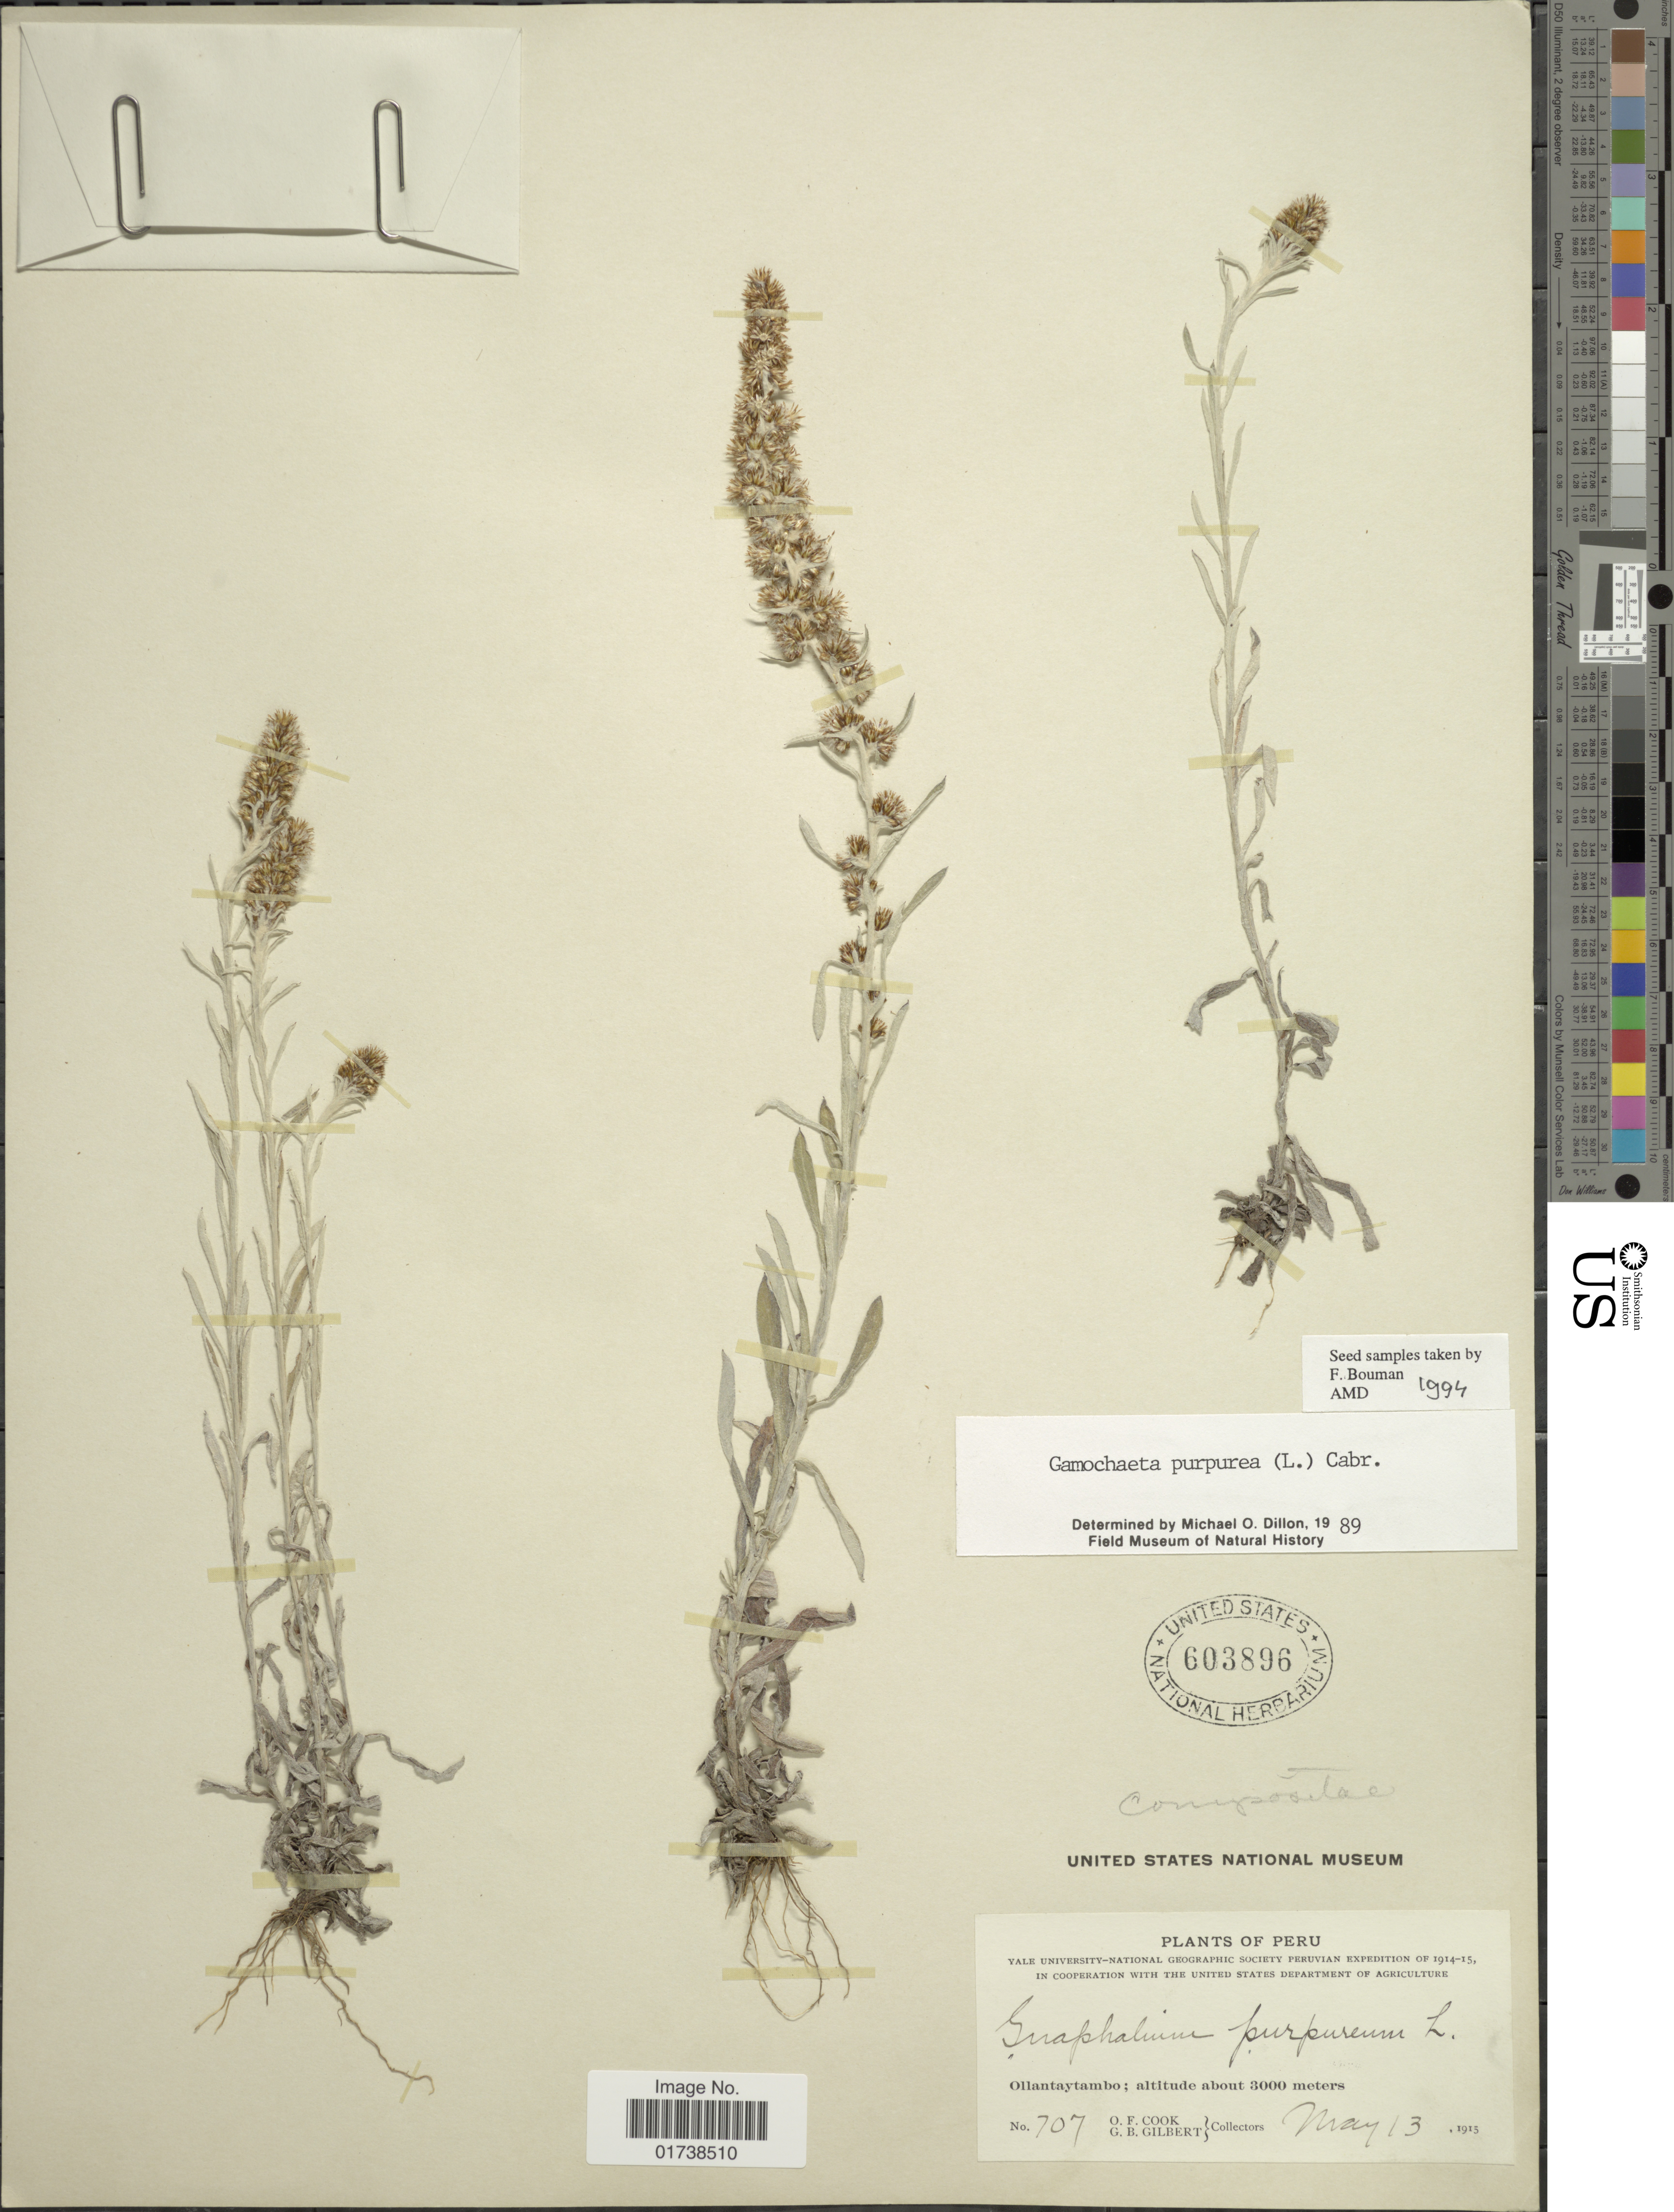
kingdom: Plantae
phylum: Tracheophyta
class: Magnoliopsida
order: Asterales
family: Asteraceae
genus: Gamochaeta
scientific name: Gamochaeta purpurea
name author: (L.) Cabrera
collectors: O. F. Cook & G. B. Gilbert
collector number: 707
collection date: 1915-05-13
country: Peru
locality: Ollantaytambo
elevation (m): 3000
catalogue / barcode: US 603896